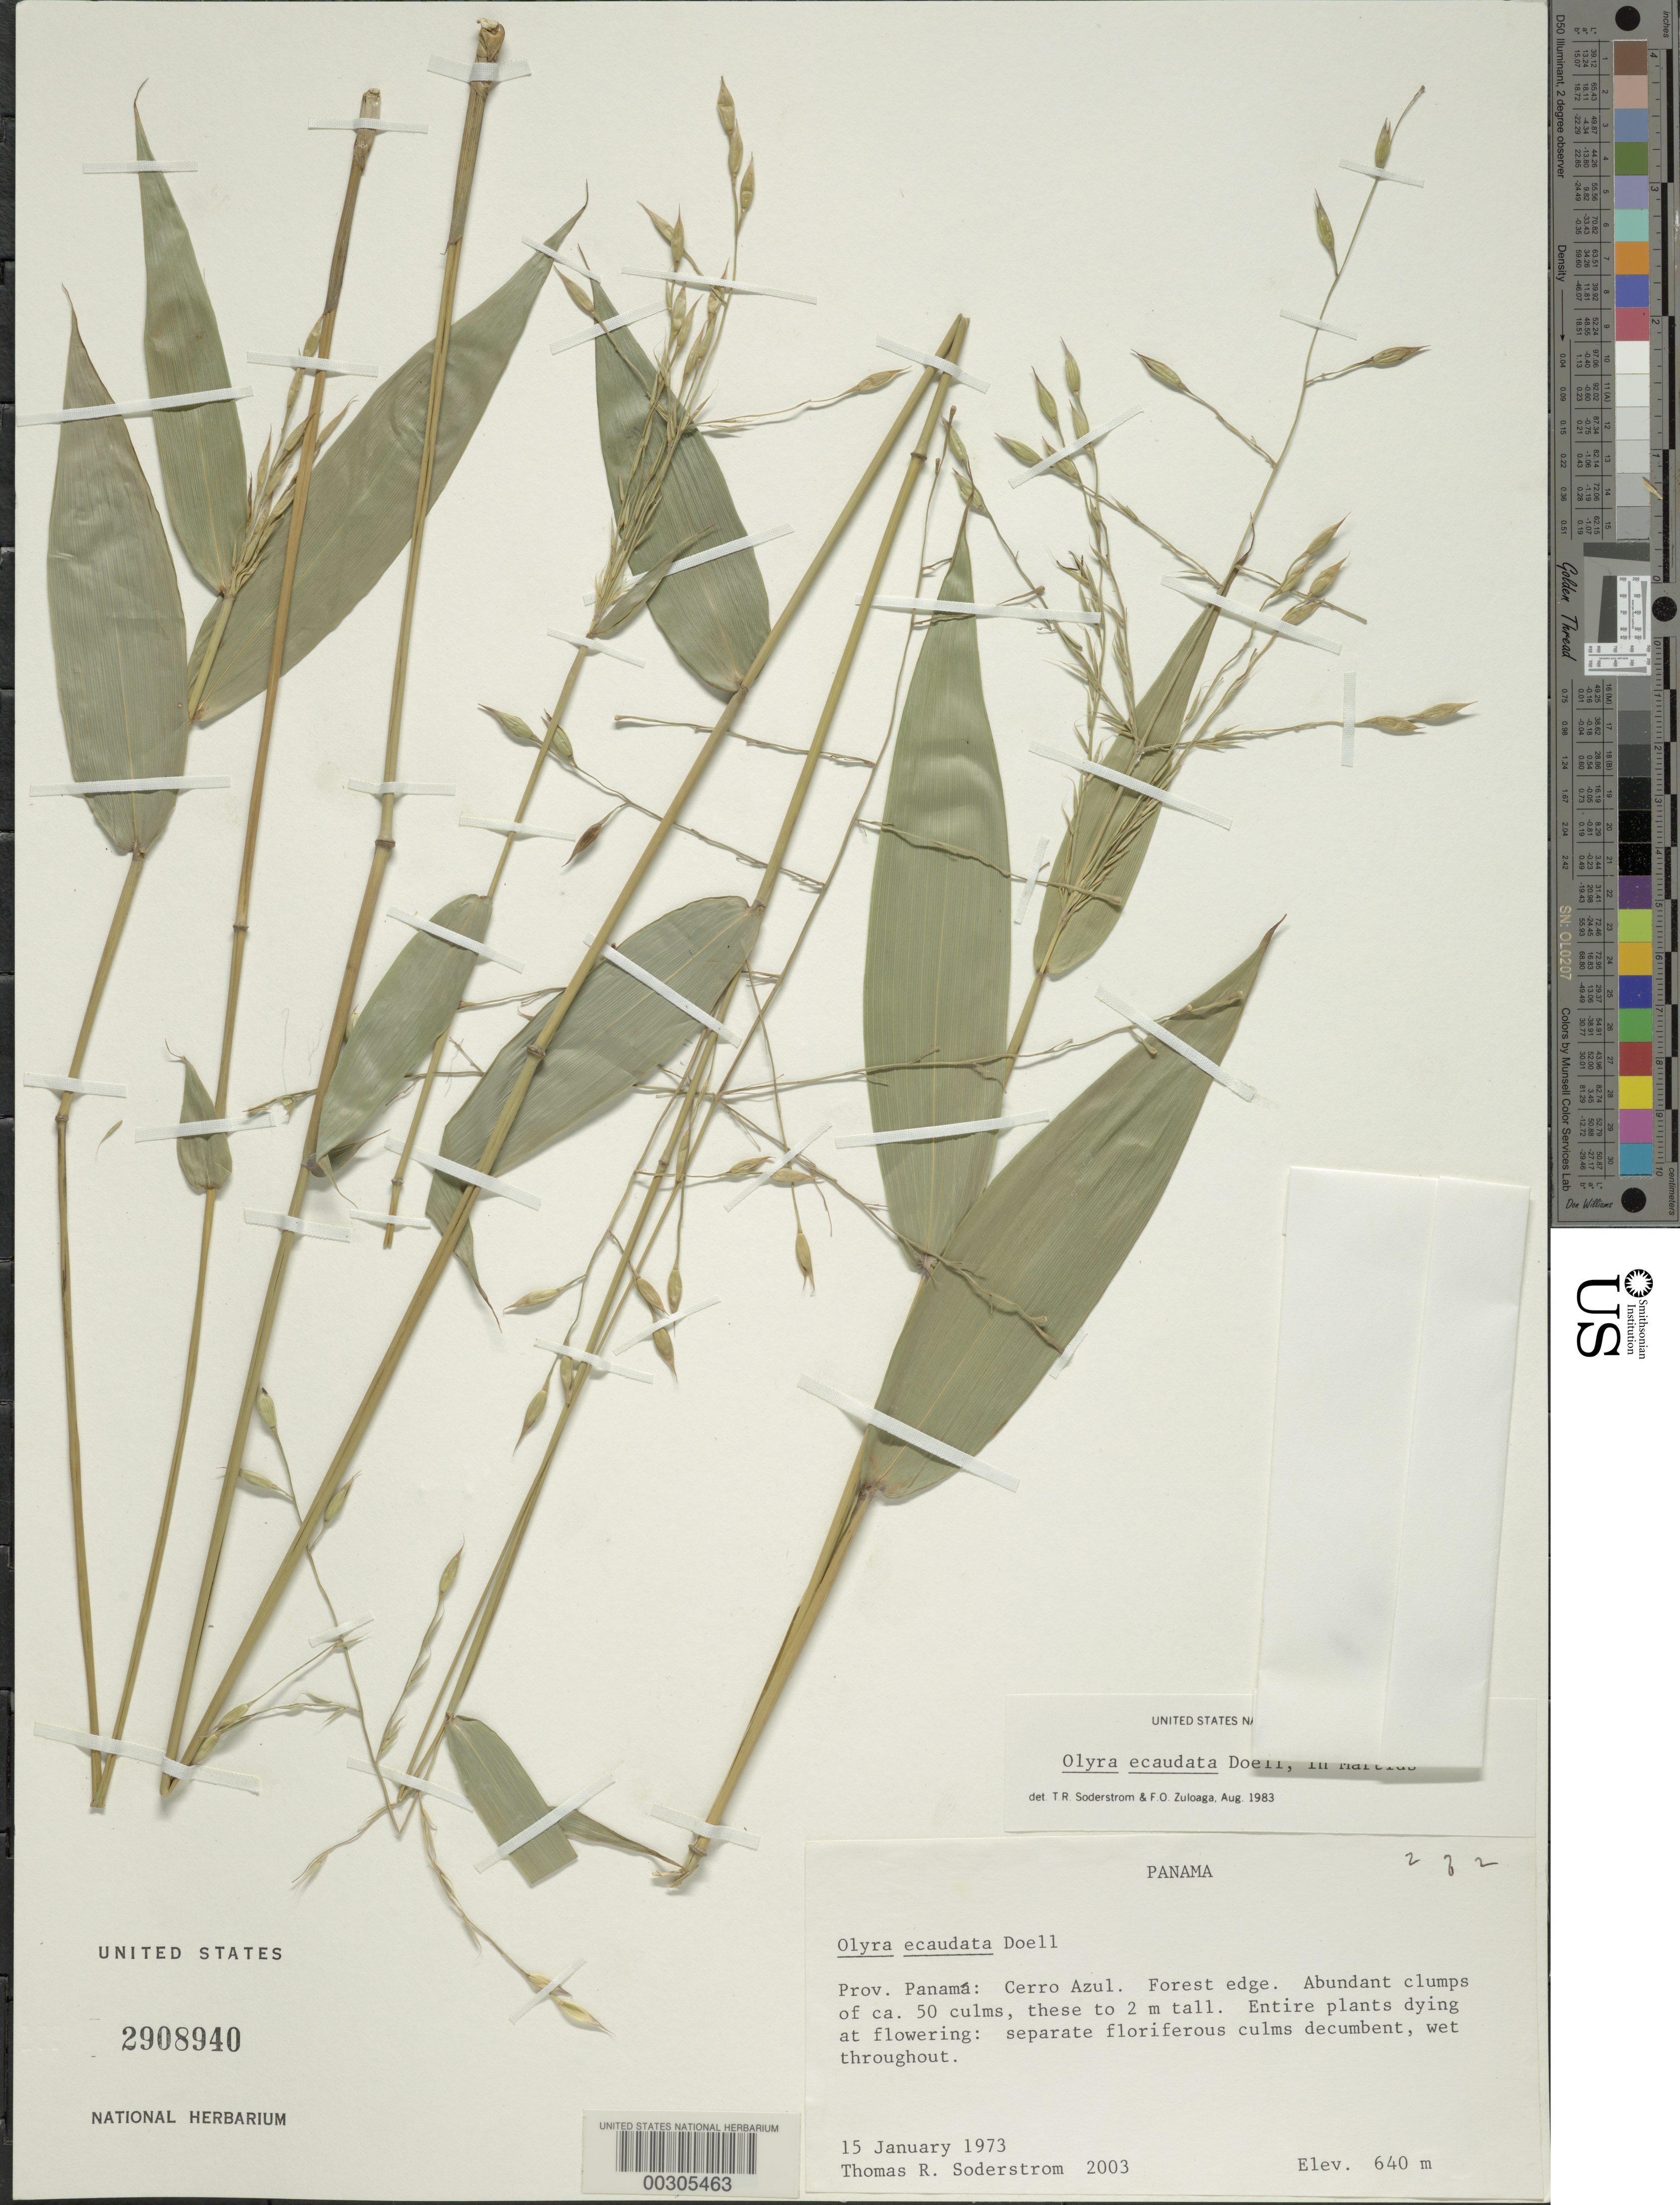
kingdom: Plantae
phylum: Tracheophyta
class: Liliopsida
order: Poales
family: Poaceae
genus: Olyra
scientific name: Olyra ecaudata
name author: Döll in Mart.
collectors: T. R. Soderstrom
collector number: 2003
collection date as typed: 15 Jan 1973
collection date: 1973-01-15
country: Panama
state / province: Panamá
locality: Cerro Azul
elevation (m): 640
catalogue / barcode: US 2908940